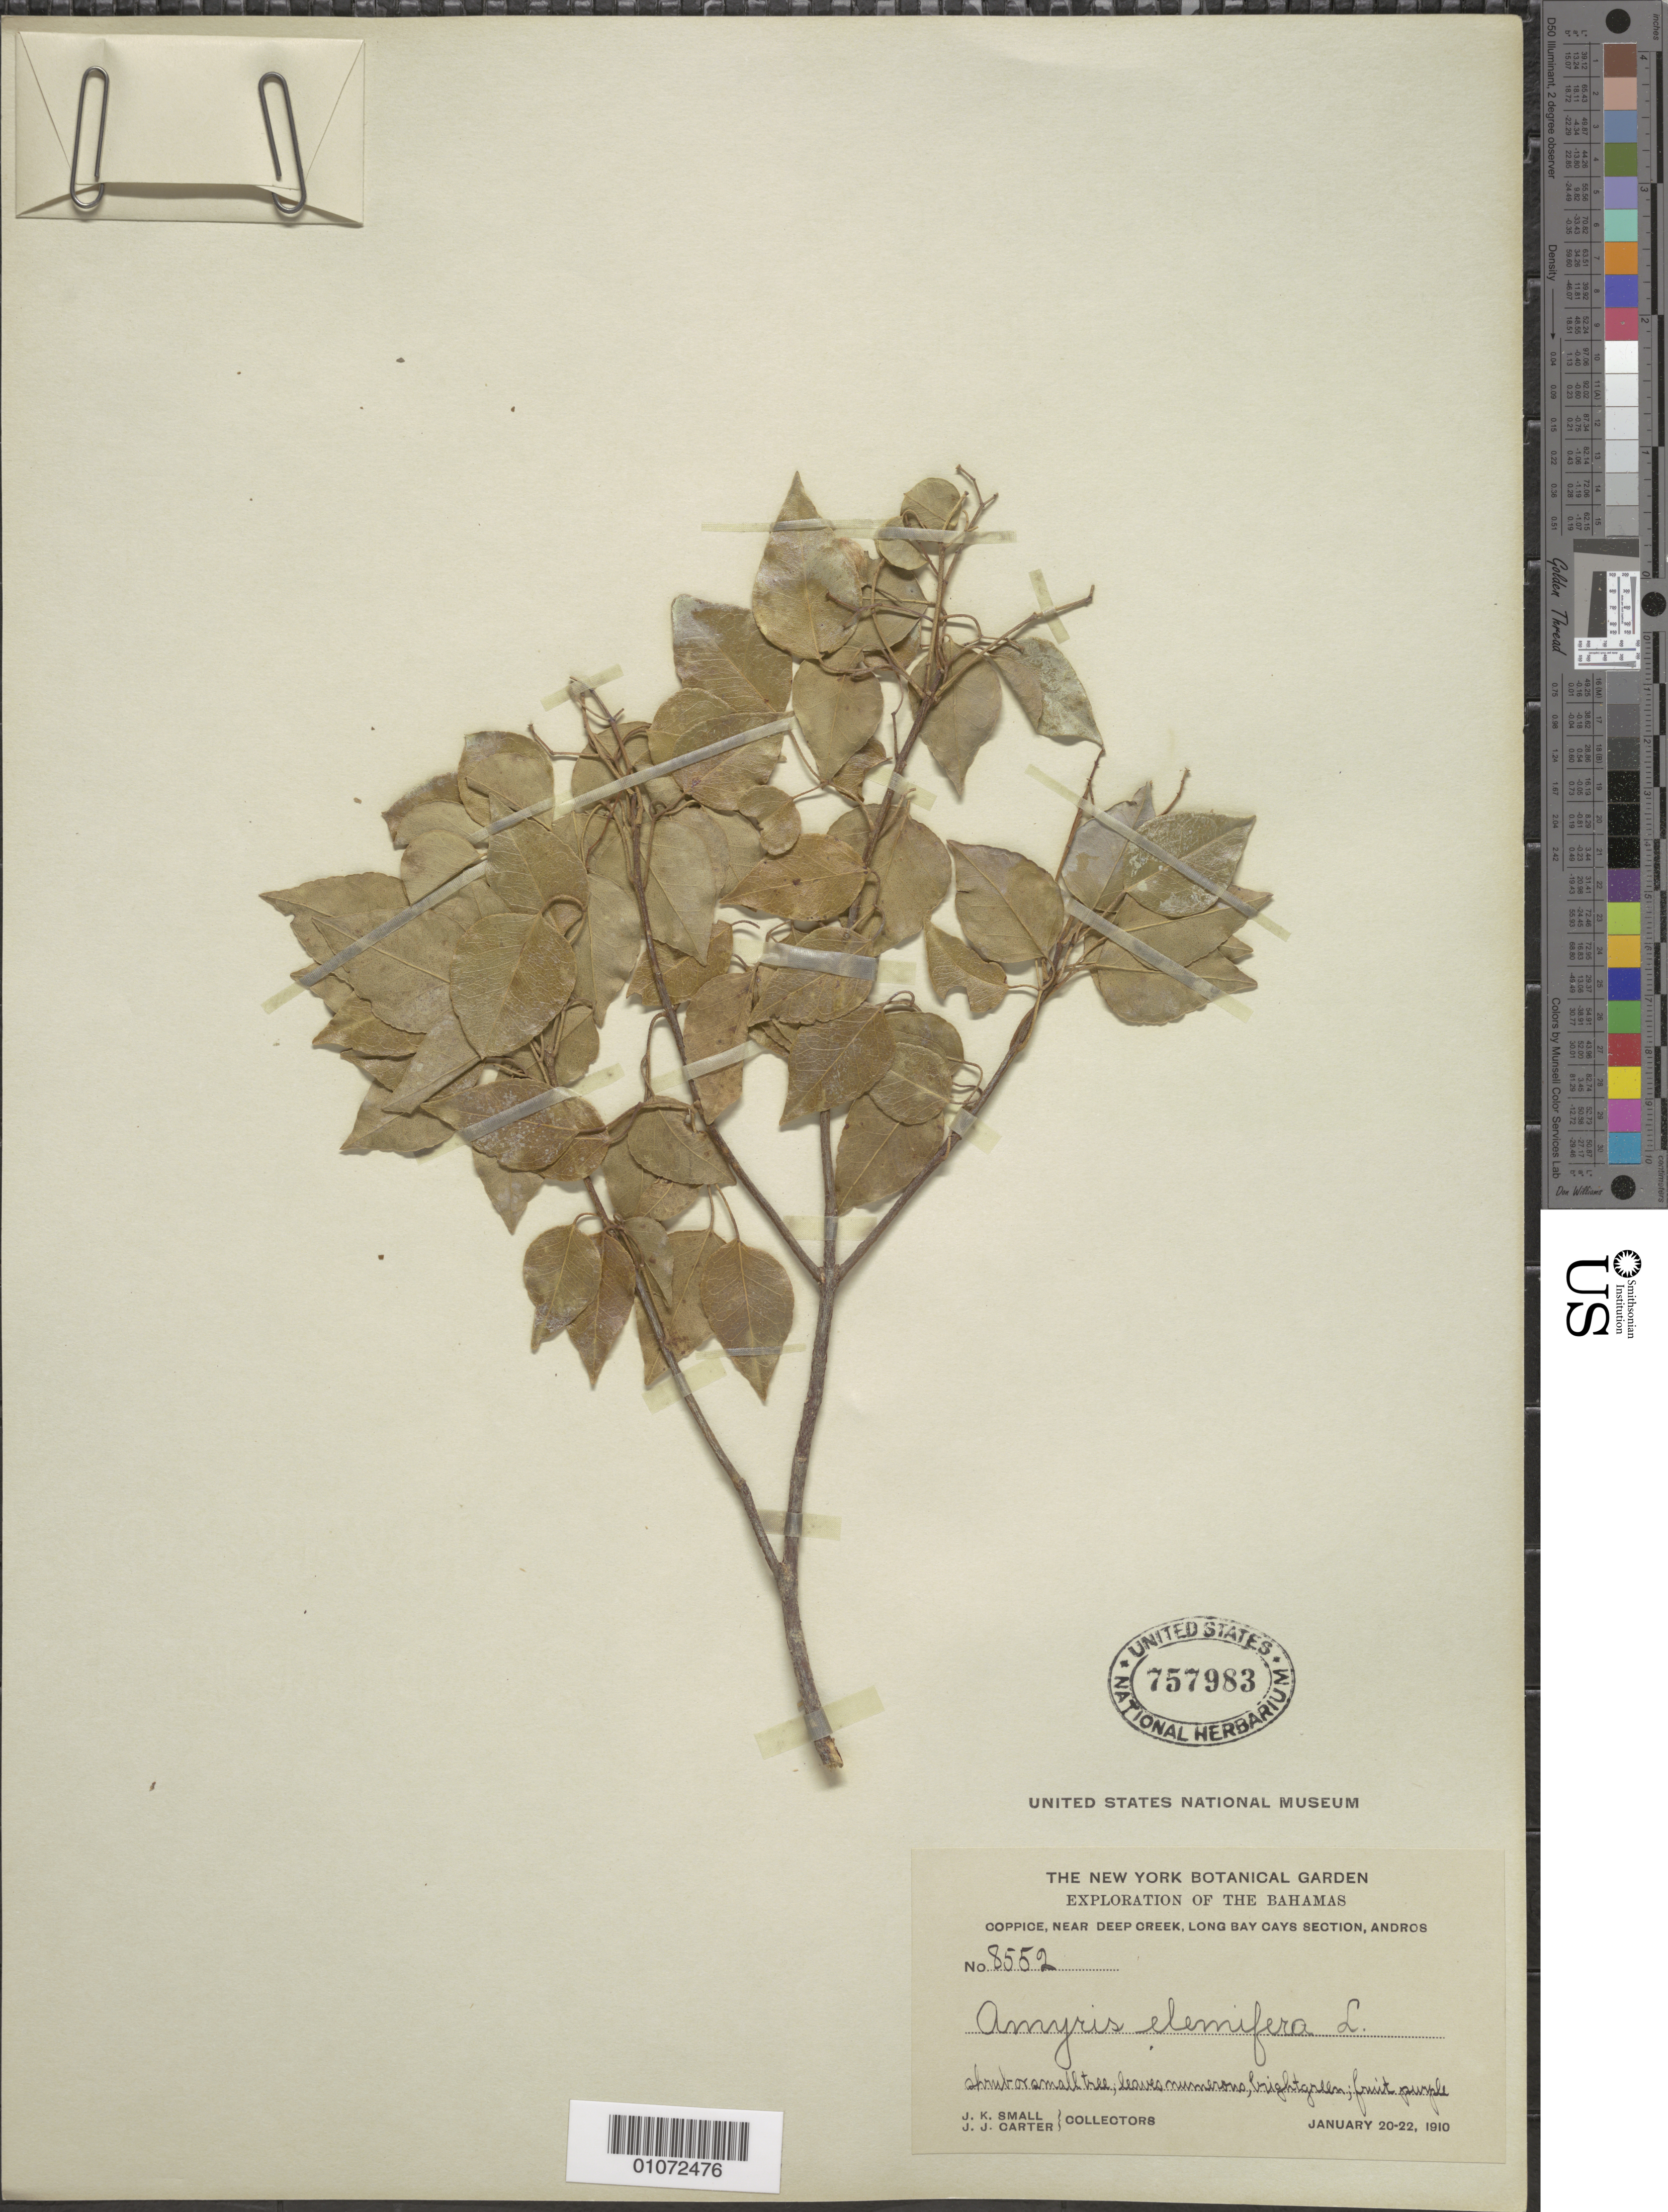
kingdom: Plantae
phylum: Tracheophyta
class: Magnoliopsida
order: Sapindales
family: Rutaceae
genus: Amyris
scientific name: Amyris elemifera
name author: L.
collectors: J. K. Small & J. J. Carter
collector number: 8552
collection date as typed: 20 Jan 1910 to 22 Jan 1910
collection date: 1910-01-20/1910-01-22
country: Bahamas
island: Andros I.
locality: Coppice, near Deep Creek, Long Bay Cays section.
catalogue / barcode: US 757983